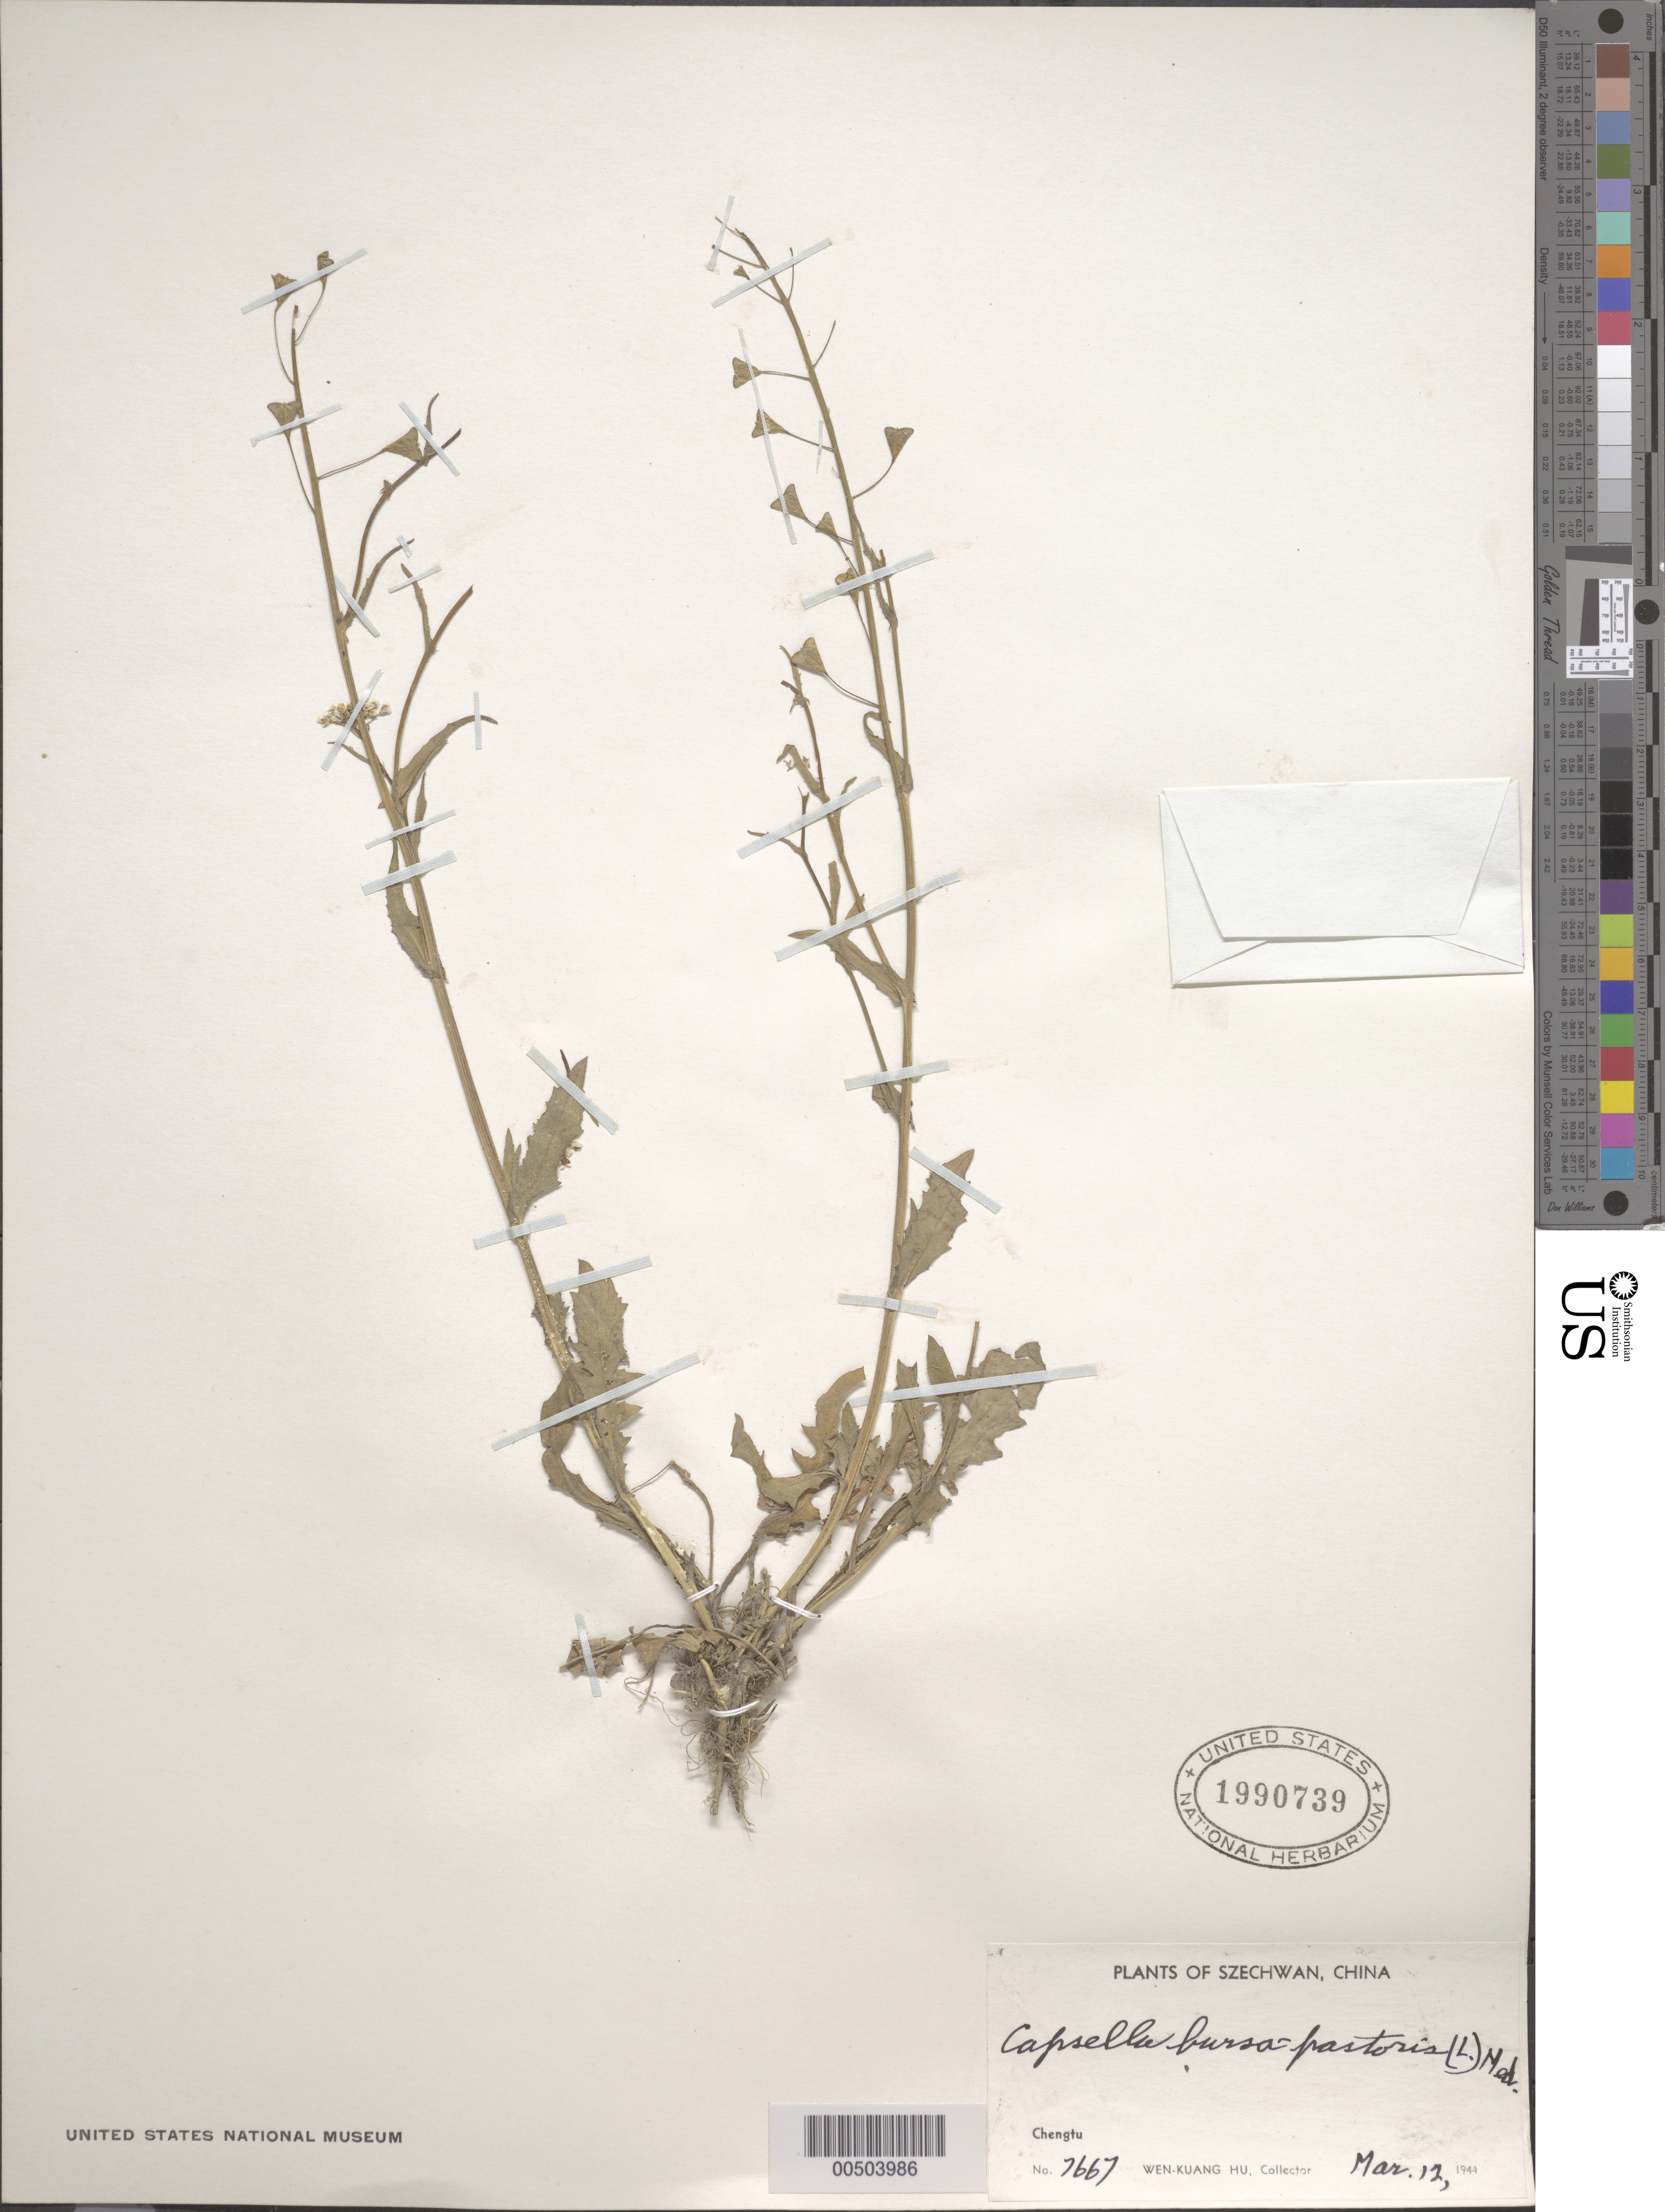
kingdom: Plantae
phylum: Tracheophyta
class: Magnoliopsida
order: Brassicales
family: Brassicaceae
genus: Capsella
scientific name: Capsella bursa-pastoris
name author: (L.) Medik.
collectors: W. Y. Hu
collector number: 7667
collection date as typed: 12 Mar 1944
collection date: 1944-03-12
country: China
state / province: Sichuan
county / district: Chengdu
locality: Ch'eng-tu Shih. [= Chengdu Shi]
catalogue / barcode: US 1990739